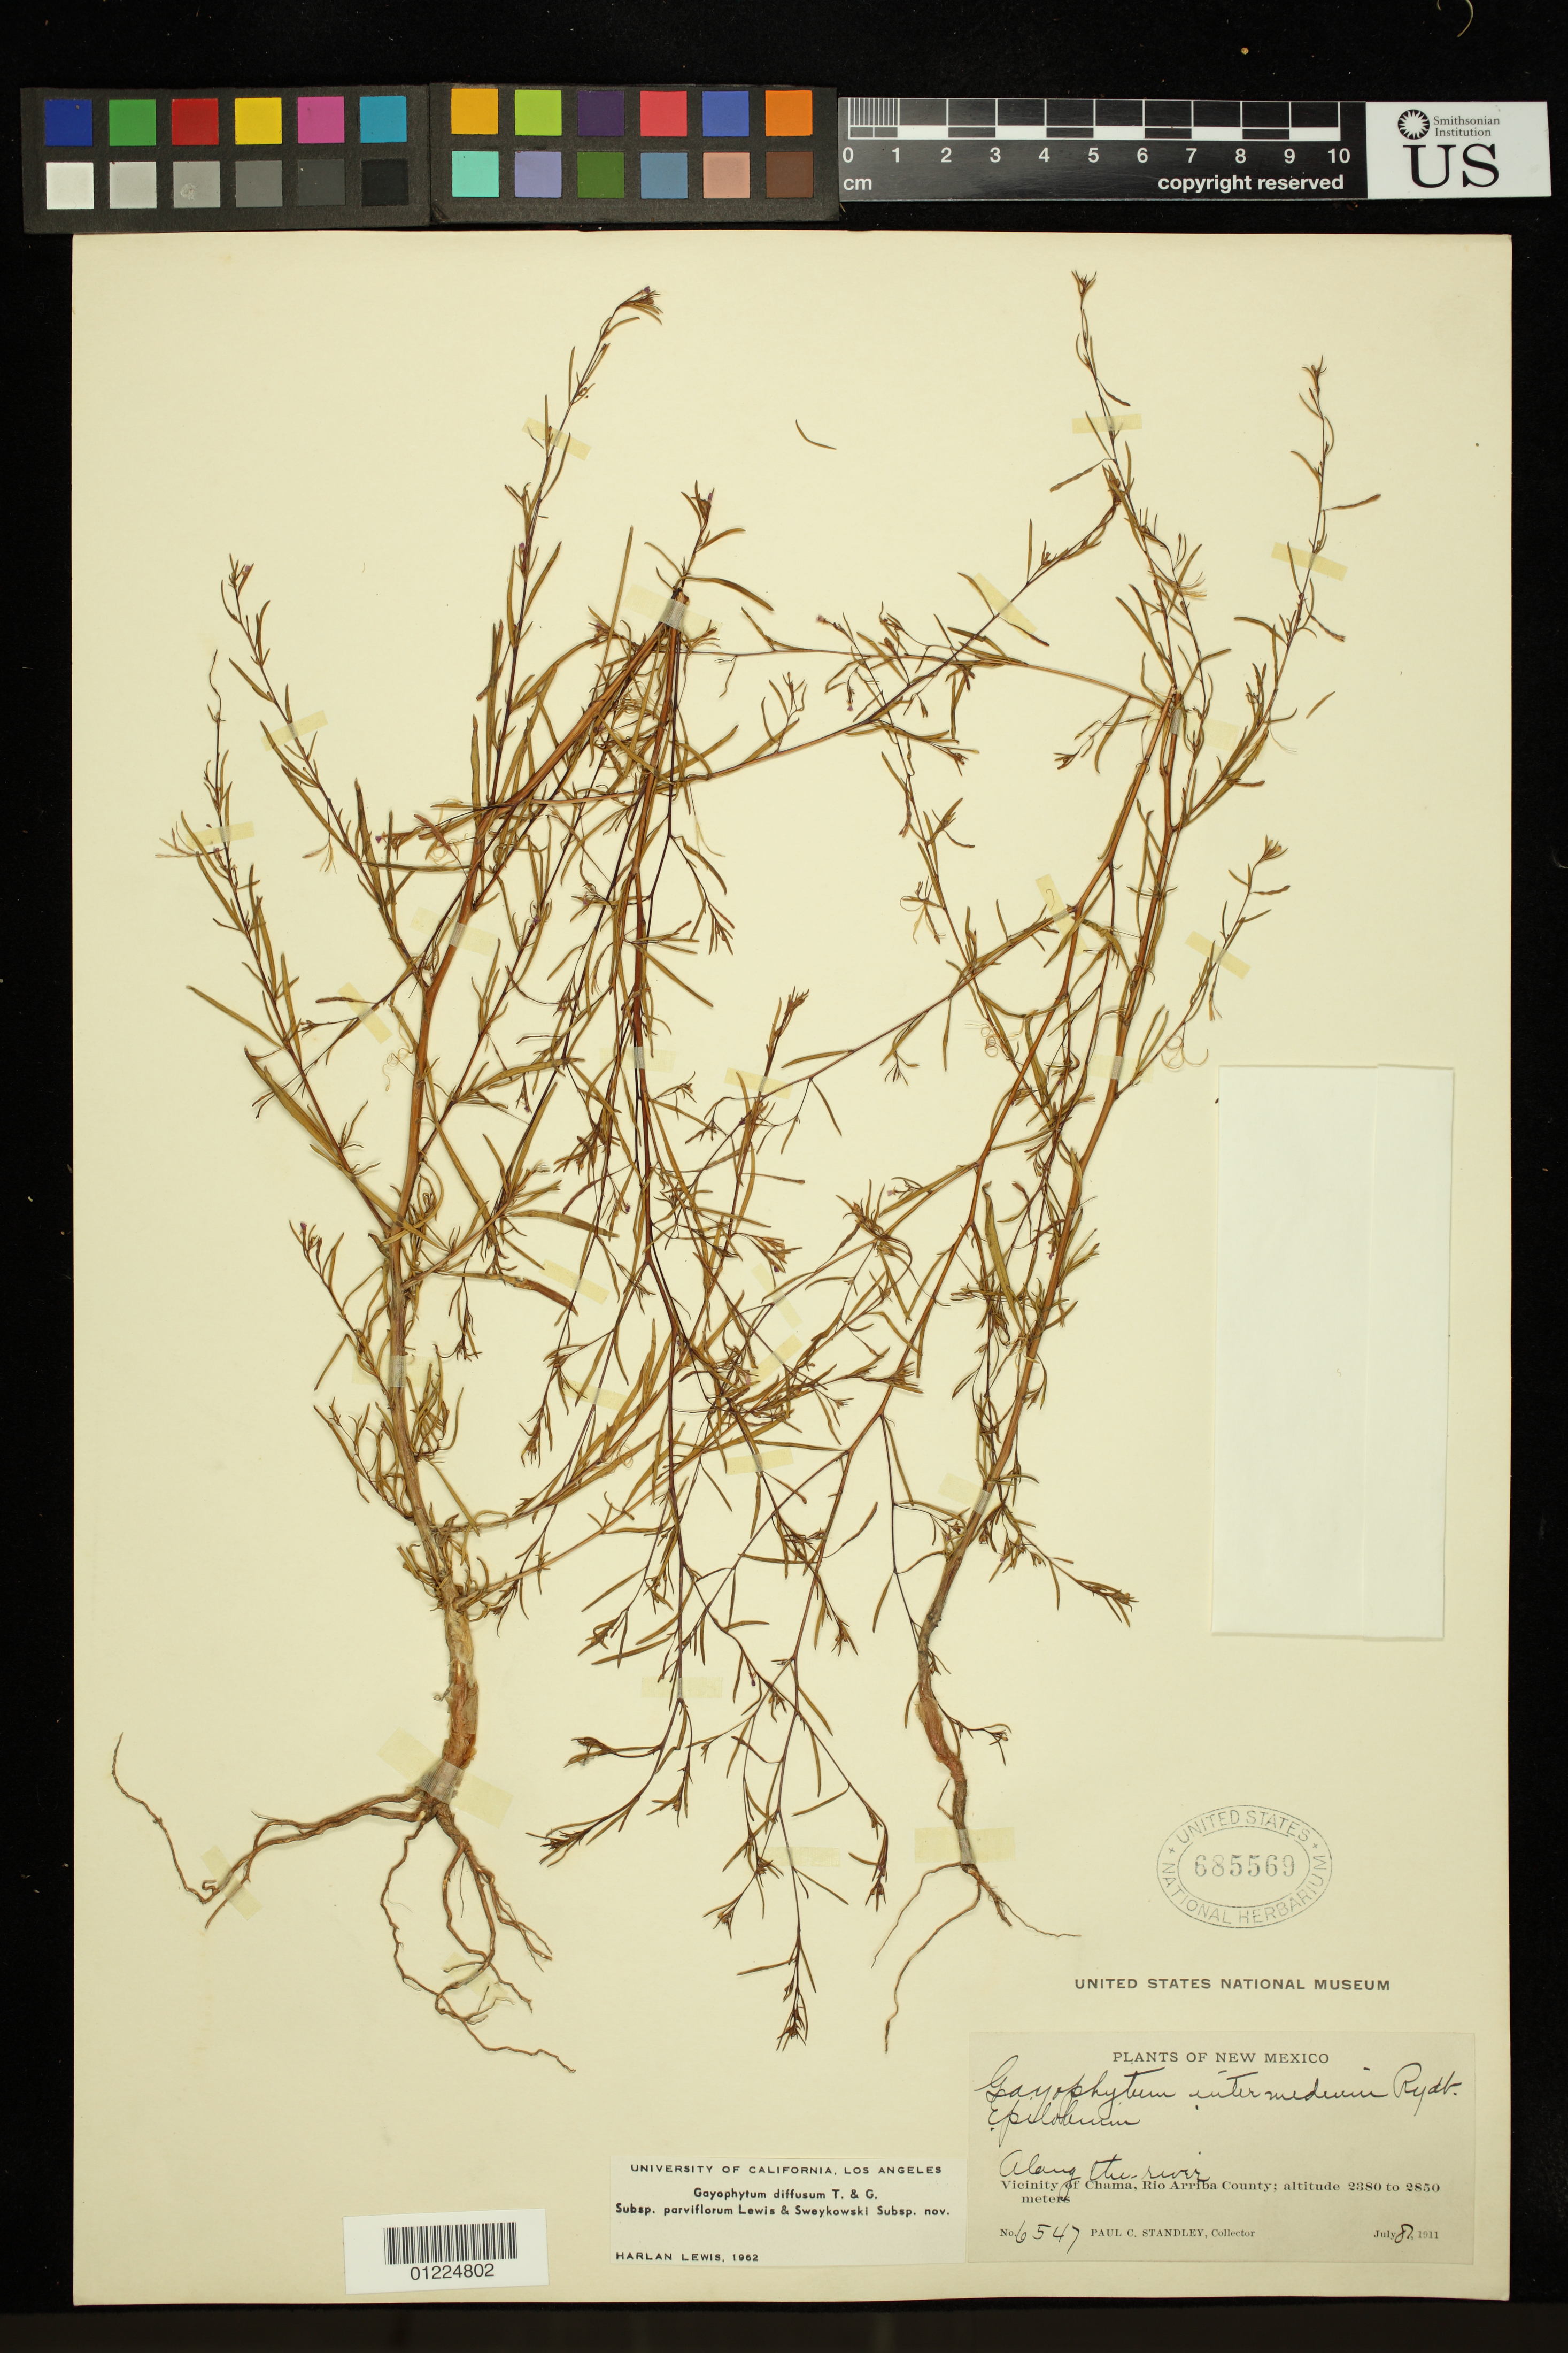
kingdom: Plantae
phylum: Tracheophyta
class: Magnoliopsida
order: Myrtales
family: Onagraceae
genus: Gayophytum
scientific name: Gayophytum diffusum subsp. parviflorum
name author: F. H. Lewis & Szweyk.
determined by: Lewis, H.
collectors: P. C. Standley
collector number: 6547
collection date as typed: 08 Jul 1911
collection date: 1911-07-08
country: United States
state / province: New Mexico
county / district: Rio Arriba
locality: Chama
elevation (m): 2380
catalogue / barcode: US 685569